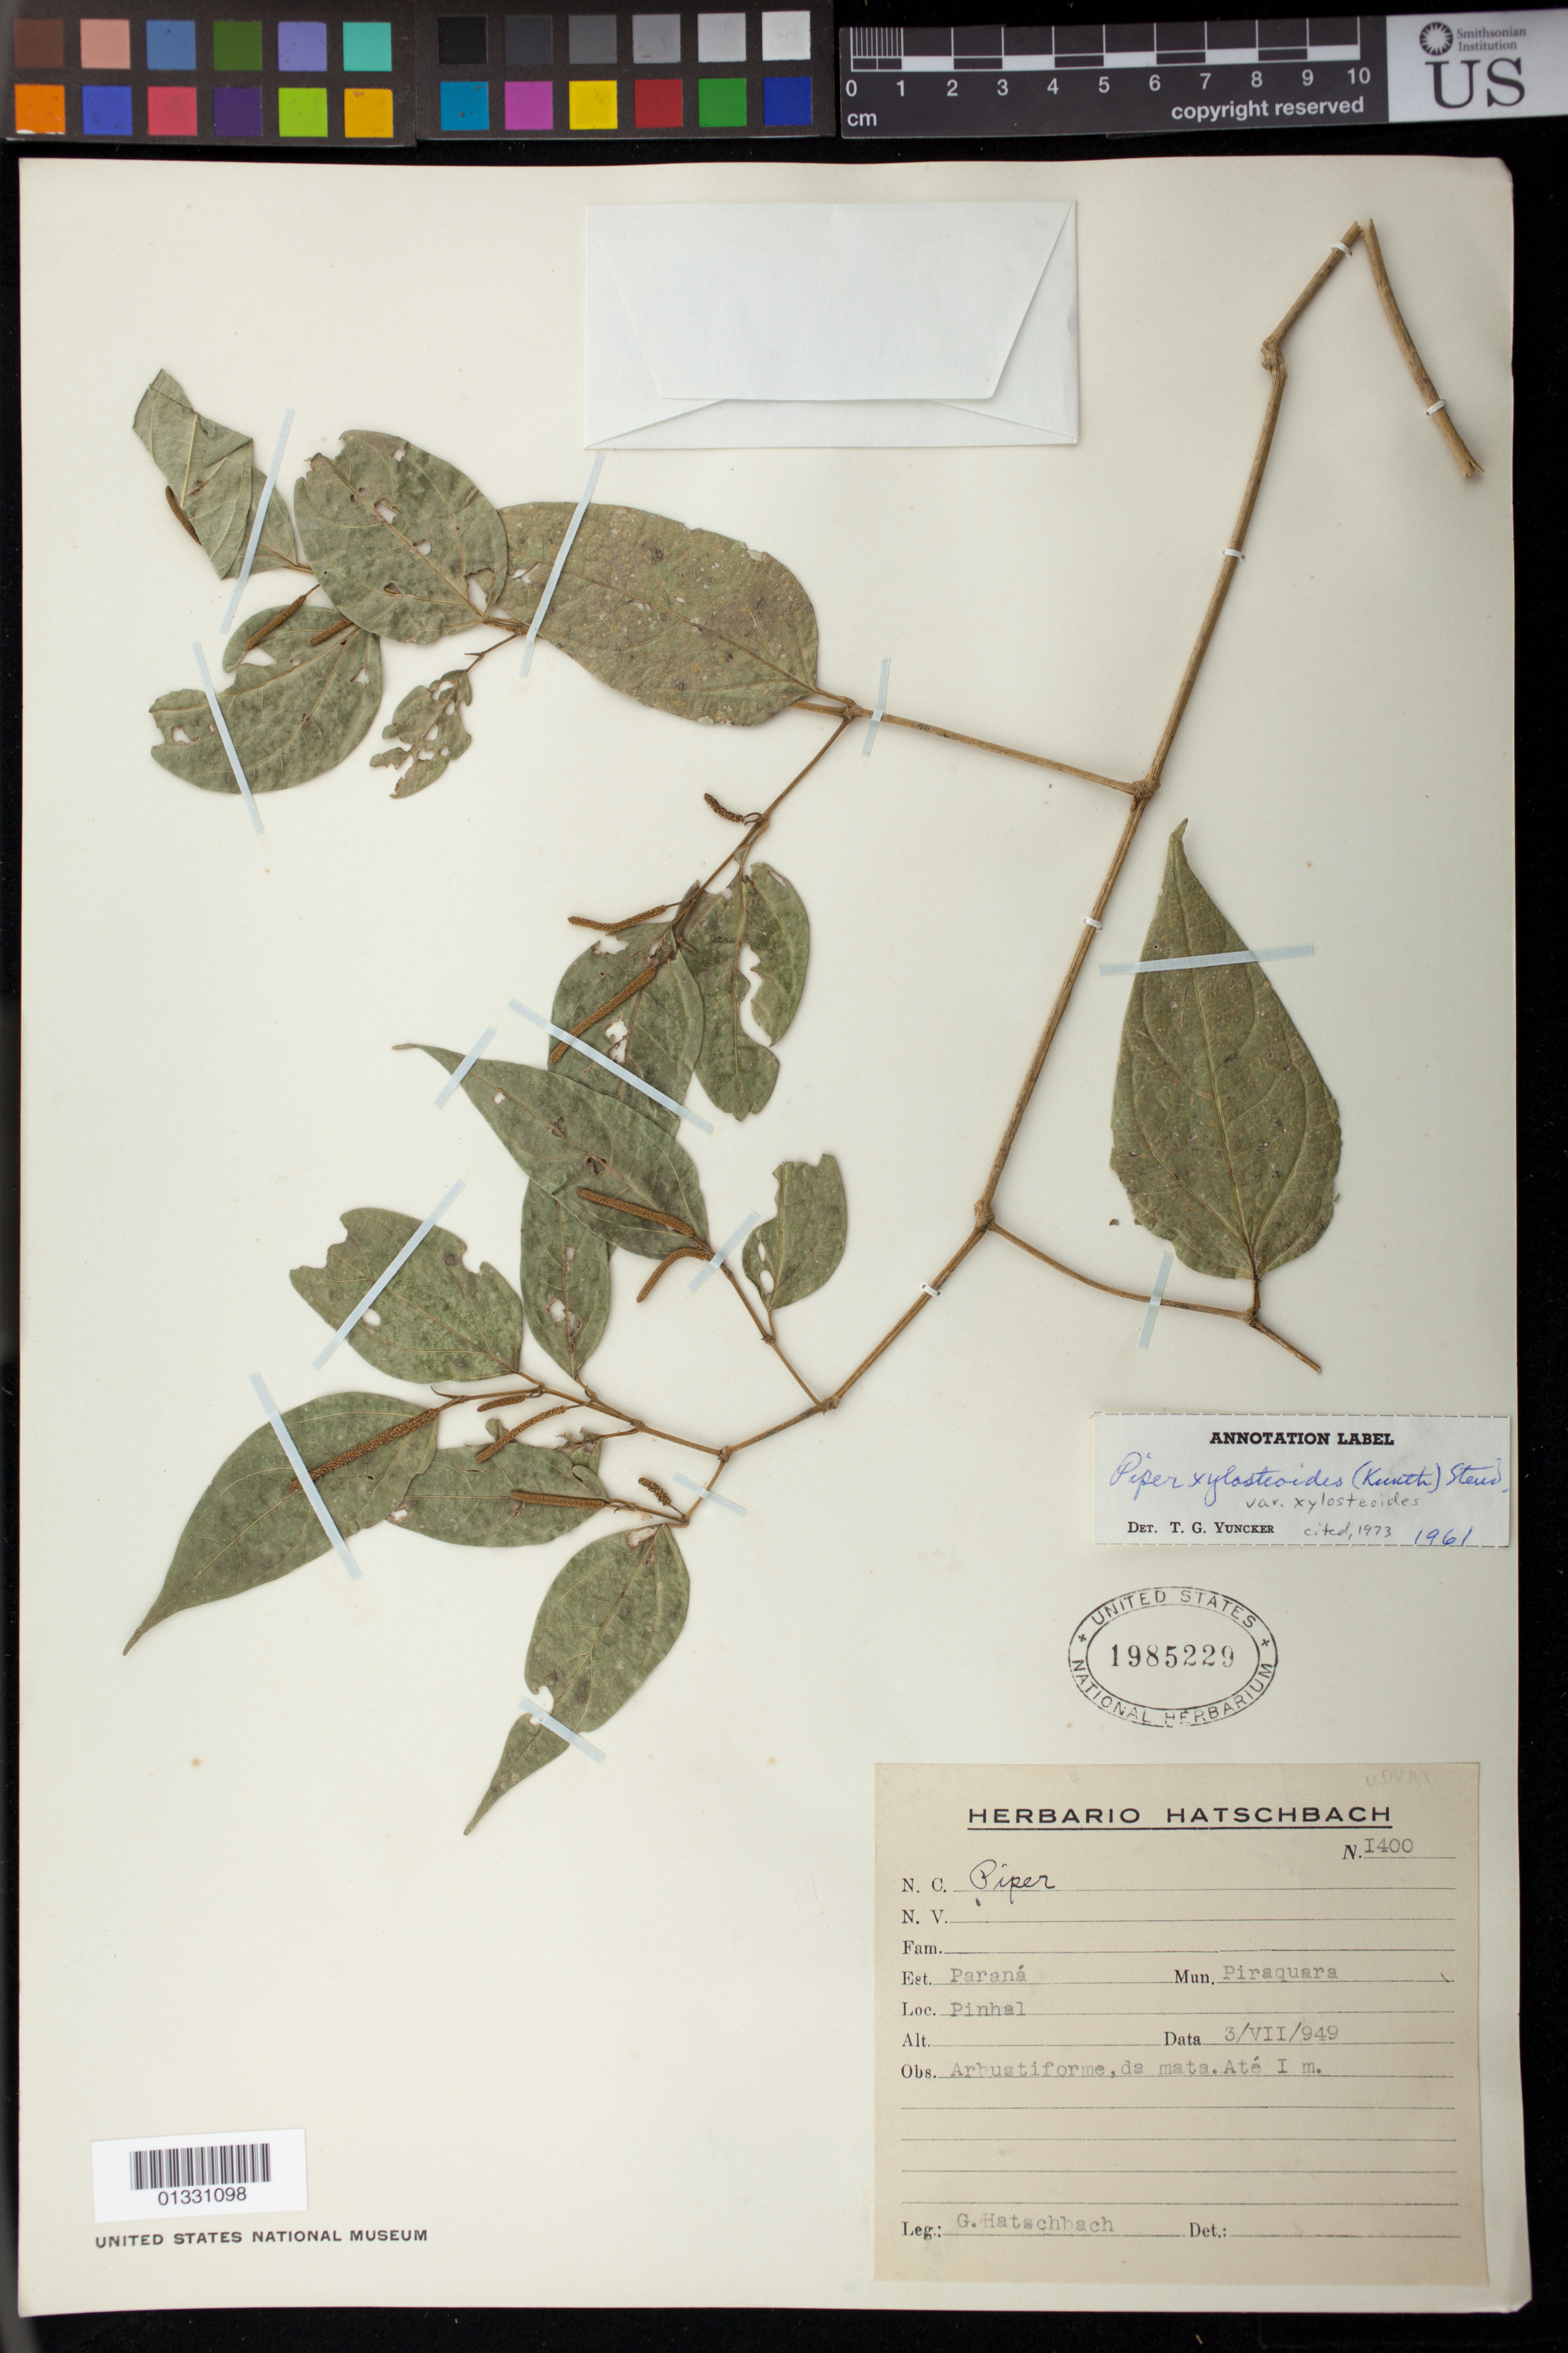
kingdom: Plantae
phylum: Tracheophyta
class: Magnoliopsida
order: Piperales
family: Piperaceae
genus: Piper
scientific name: Piper xylosteoides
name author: (Kunth) Steud.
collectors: G. Hatschbach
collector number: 1400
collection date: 1949-07-03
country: Brazil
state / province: Paraná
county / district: Piraquara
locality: Pinhal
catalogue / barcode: US 1985229